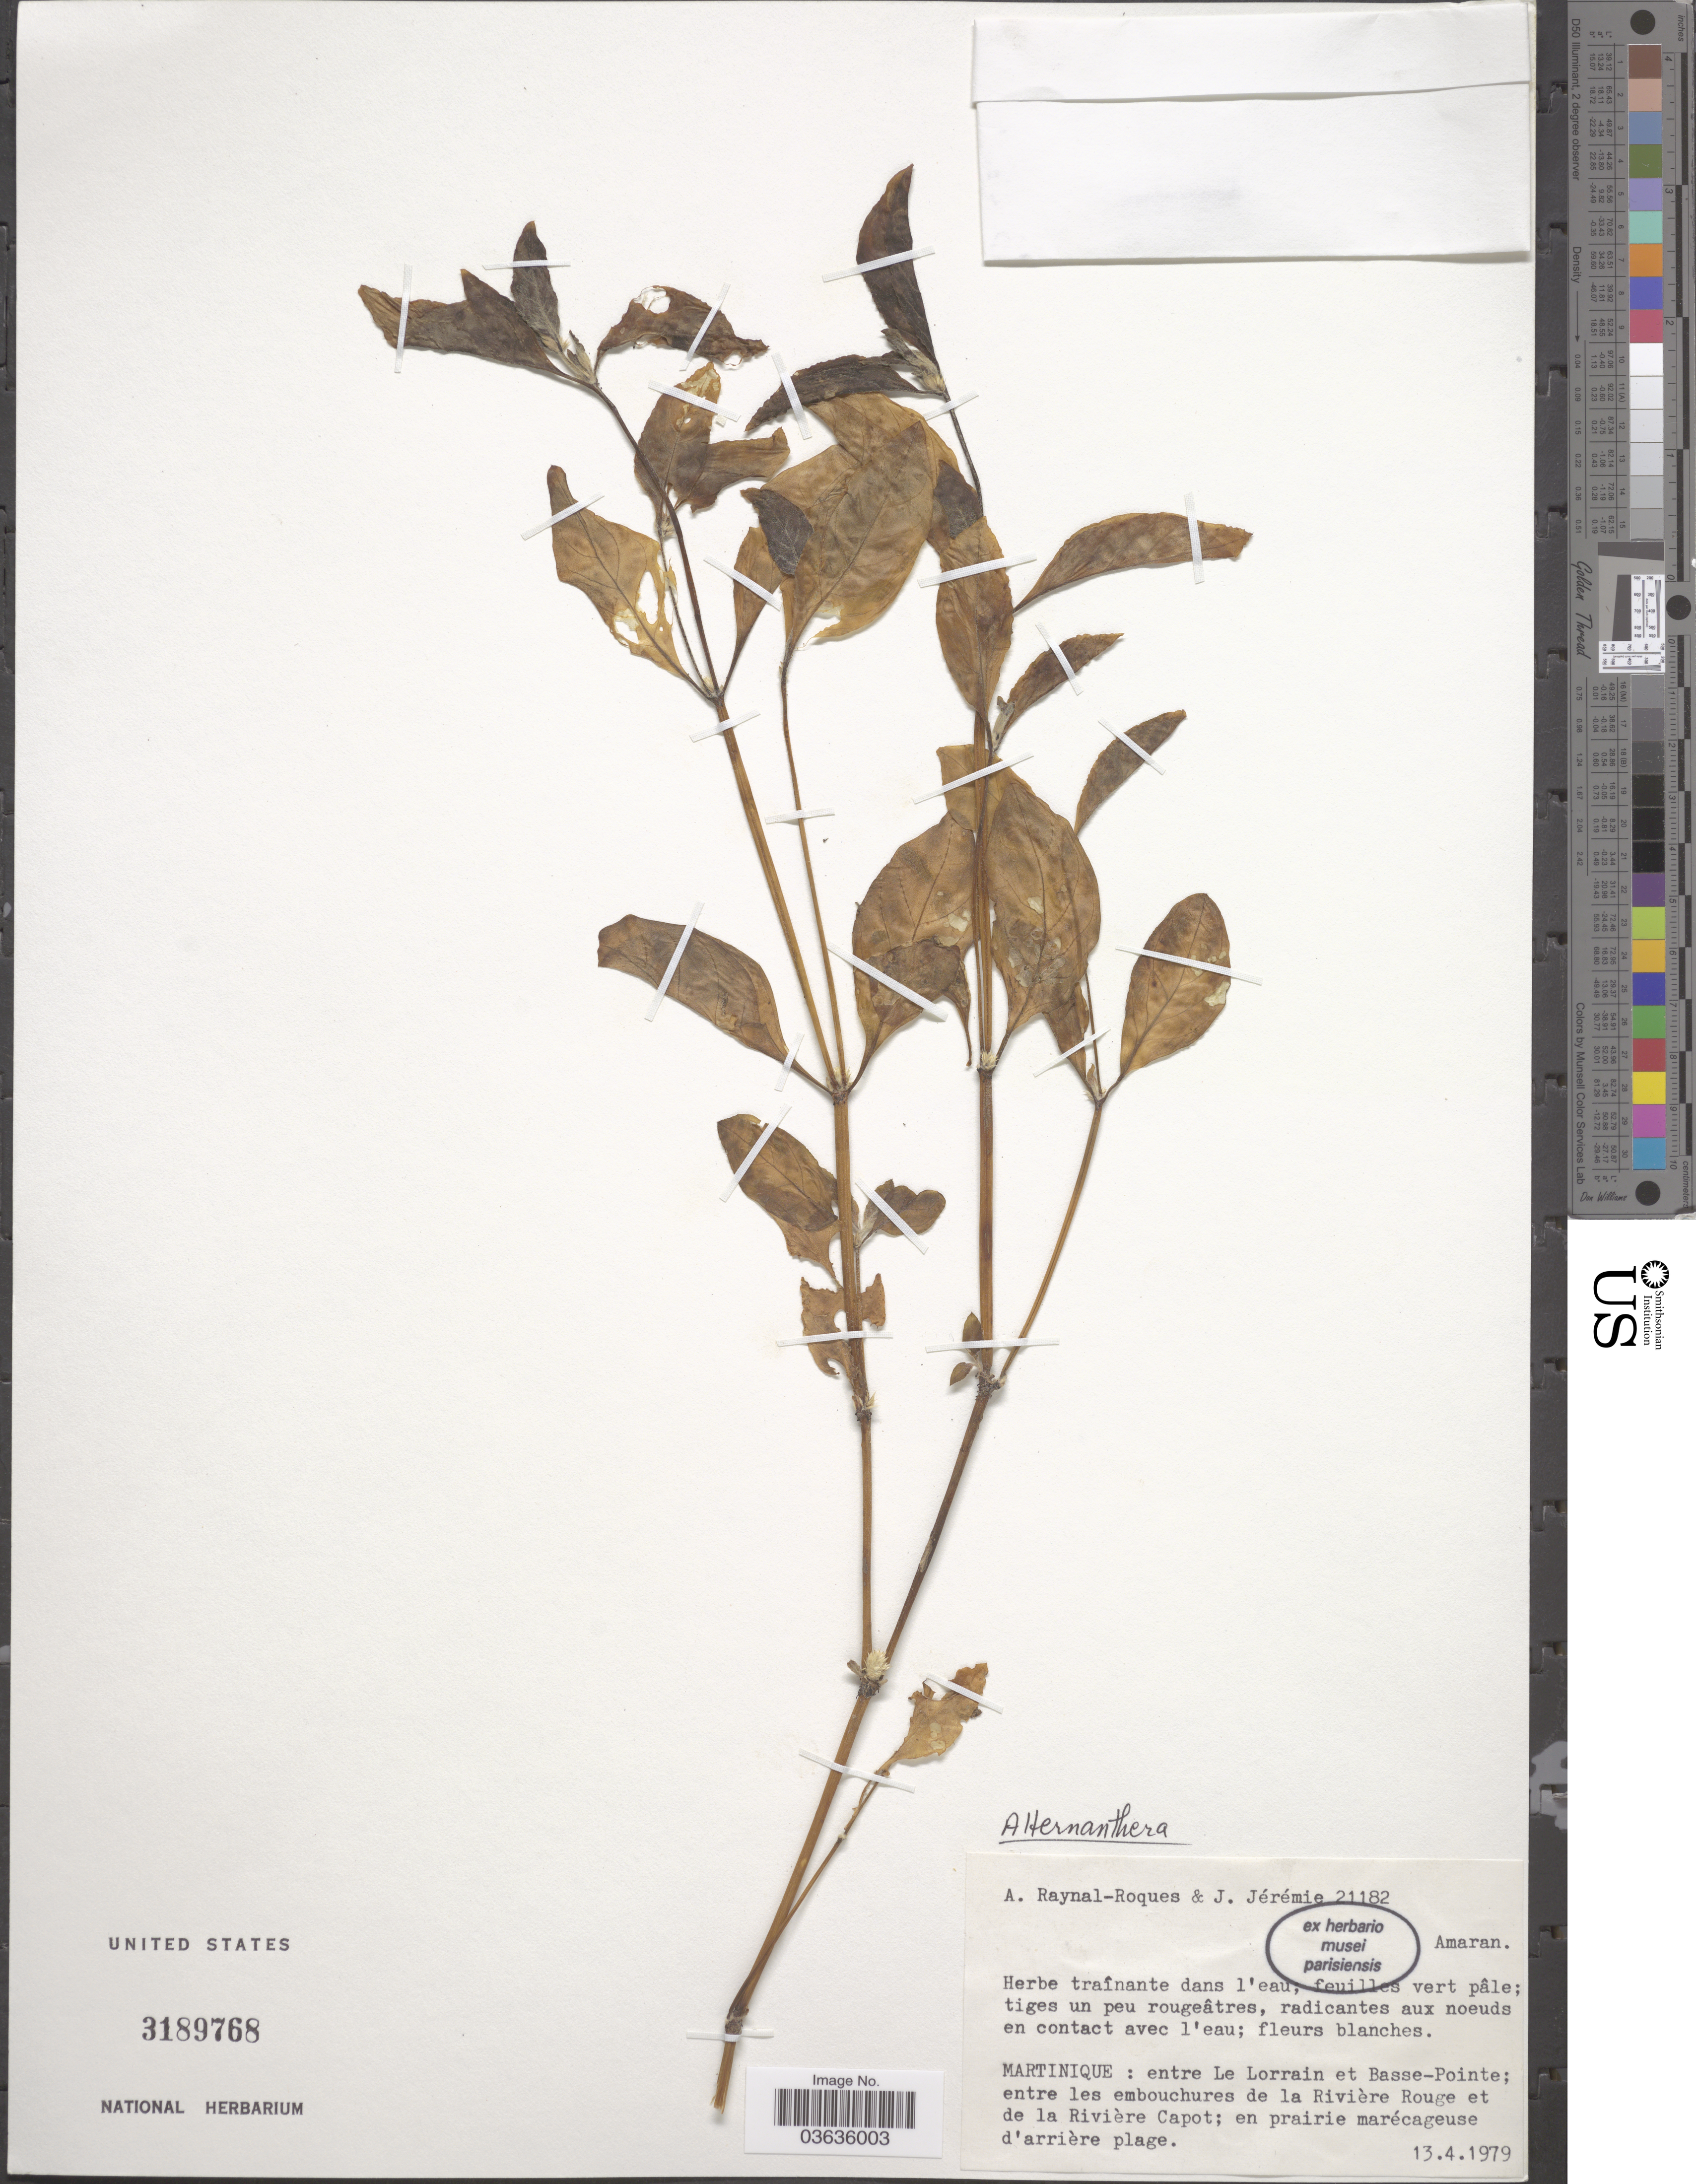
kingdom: Plantae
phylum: Tracheophyta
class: Magnoliopsida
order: Caryophyllales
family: Amaranthaceae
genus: Alternanthera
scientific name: Alternanthera sp.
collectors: A. M. Raynal & J. Jérémie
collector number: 21182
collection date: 1979-04-13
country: Martinique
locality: Entre Le Lorrain et Basse-Pointe; entre les embouchures de la Rivière Rouge et de la Rivière Capot.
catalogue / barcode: US 3189768